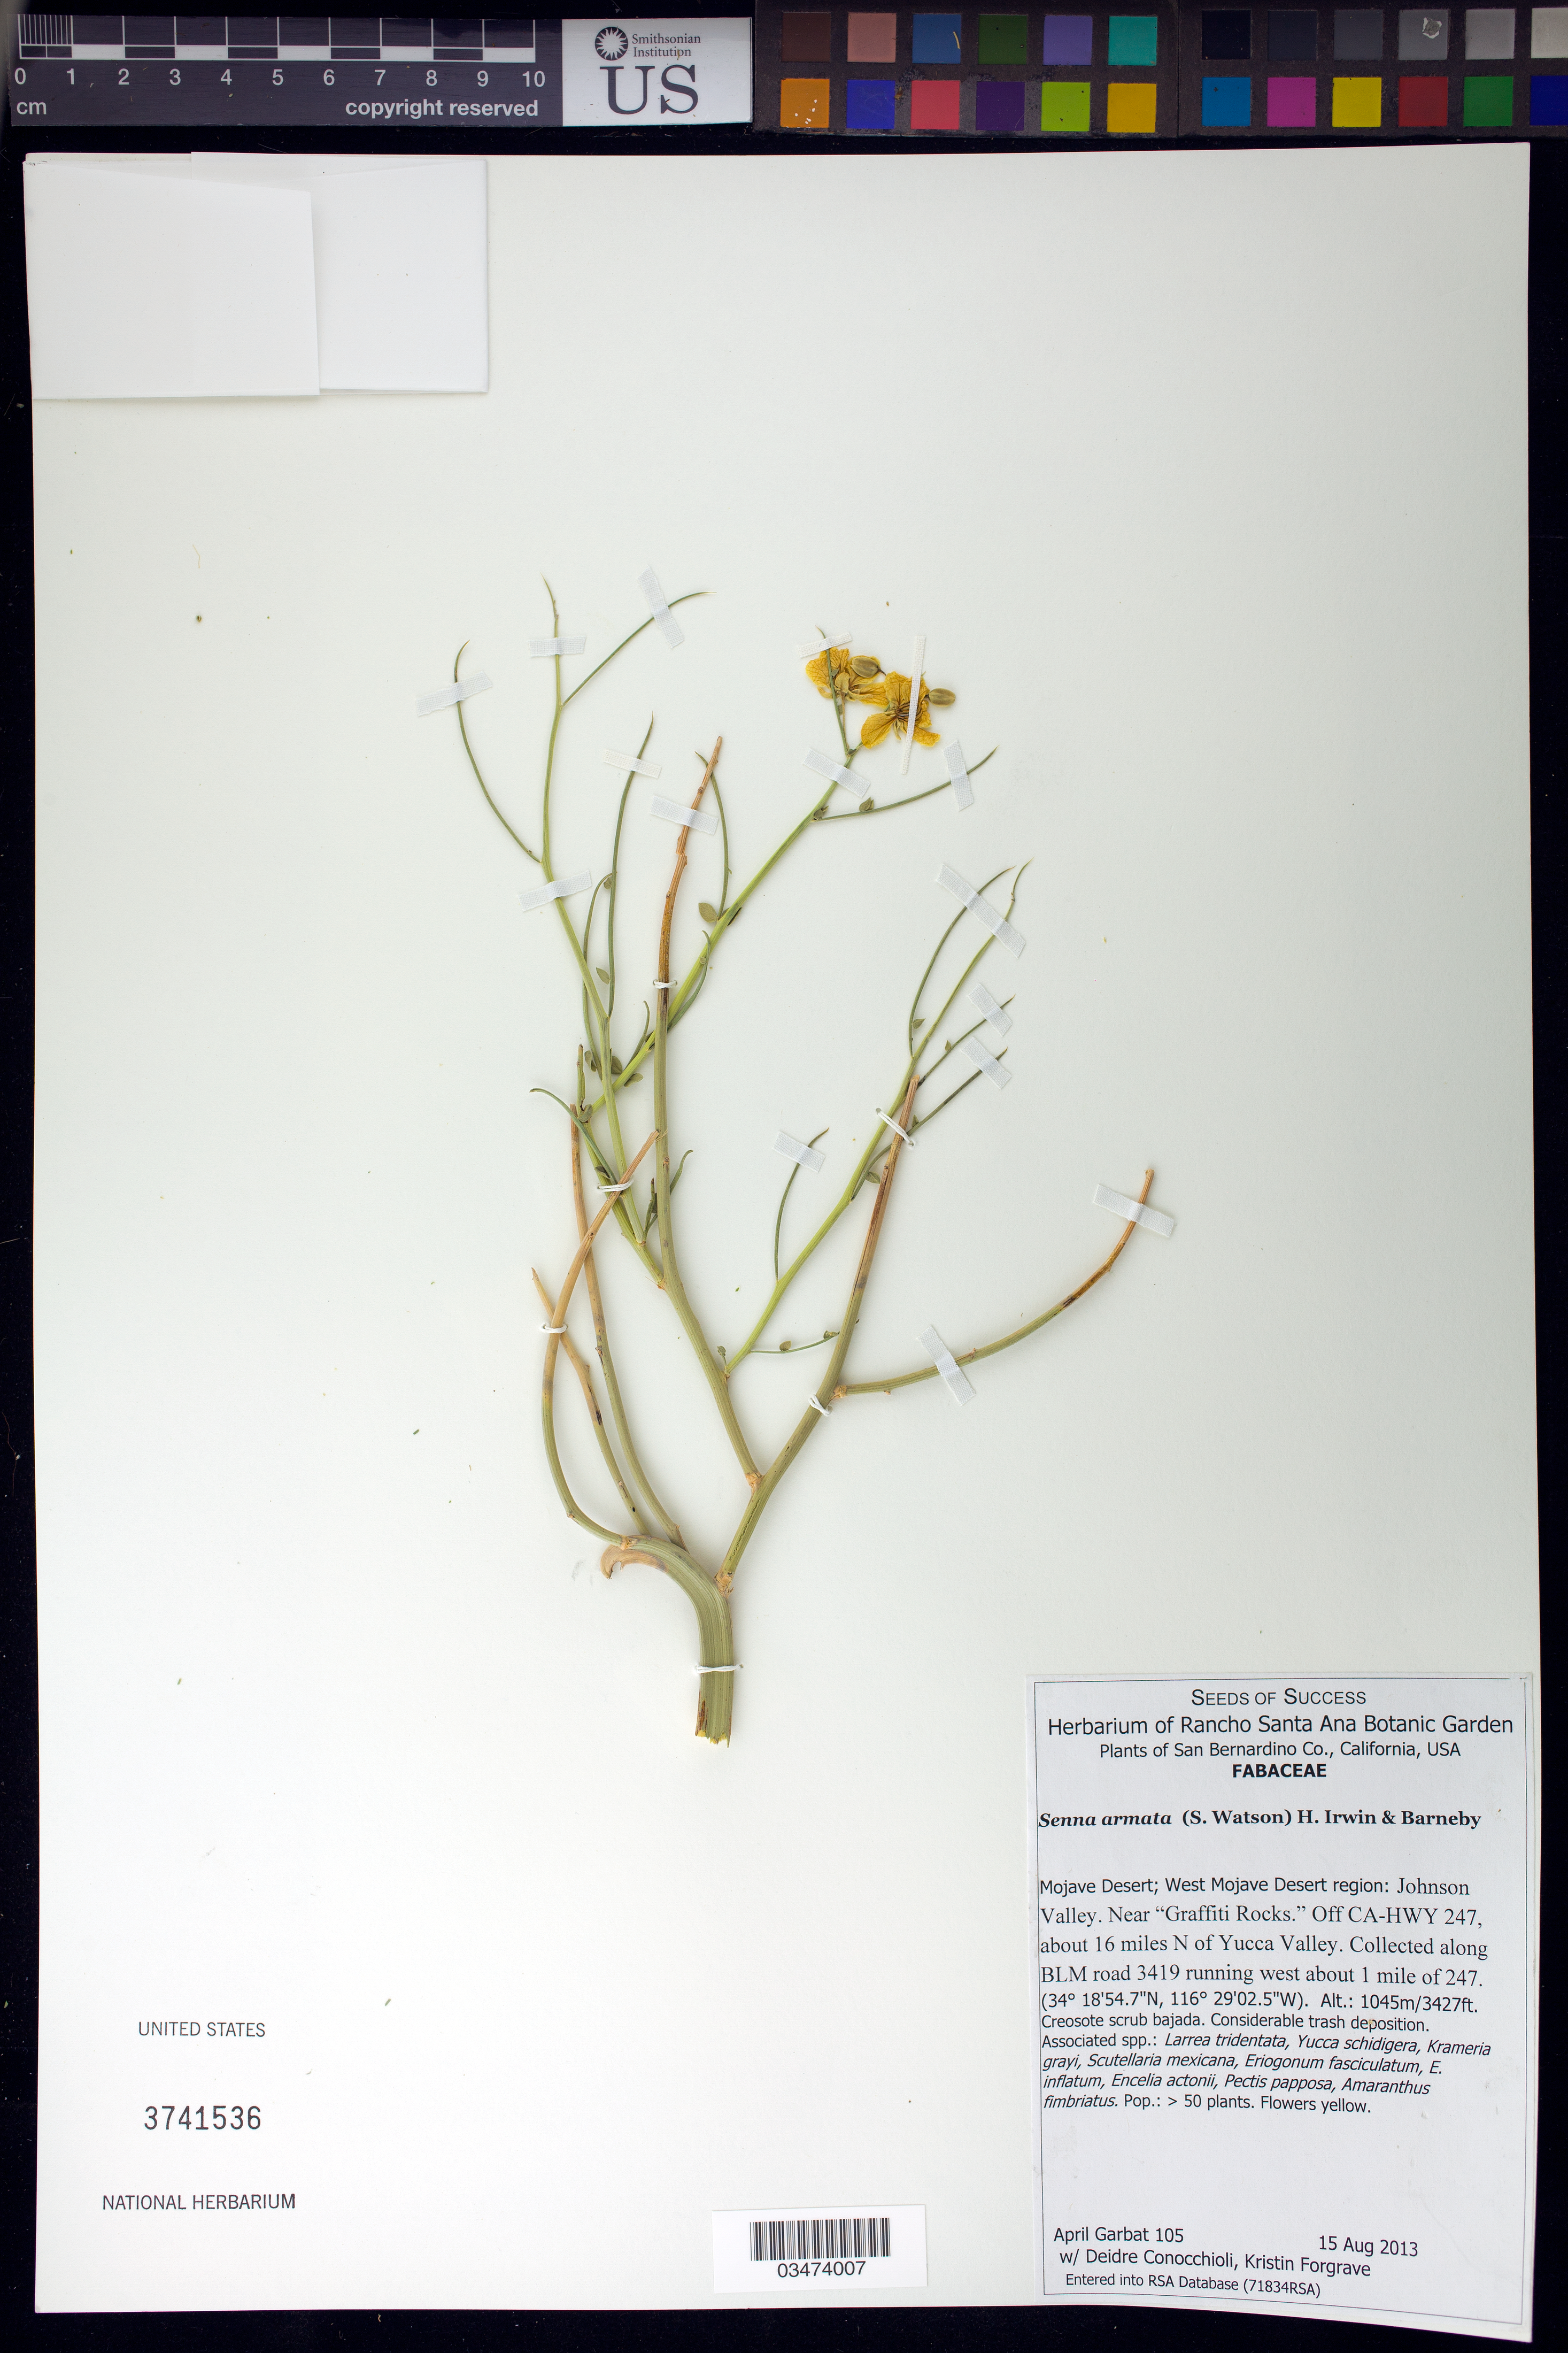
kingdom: Plantae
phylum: Tracheophyta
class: Magnoliopsida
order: Fabales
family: Fabaceae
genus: Senna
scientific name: Senna armata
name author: (S. Watson) H.S. Irwin & Barneby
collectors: A. Garbat, D. Conocchioli & K. Forgrave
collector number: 105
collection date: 2013-08-15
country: United States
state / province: California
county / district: San Bernardino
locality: Mojave Desert, West region, Johnson Valley, near "Graffiti Rocks", 16 miles N of Yucca Valley.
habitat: Creosote scrub bajada. Associated species: Yucca schidigera, Krameria grayi, Pectis papposa, ect.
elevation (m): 1045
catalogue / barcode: US 3741536